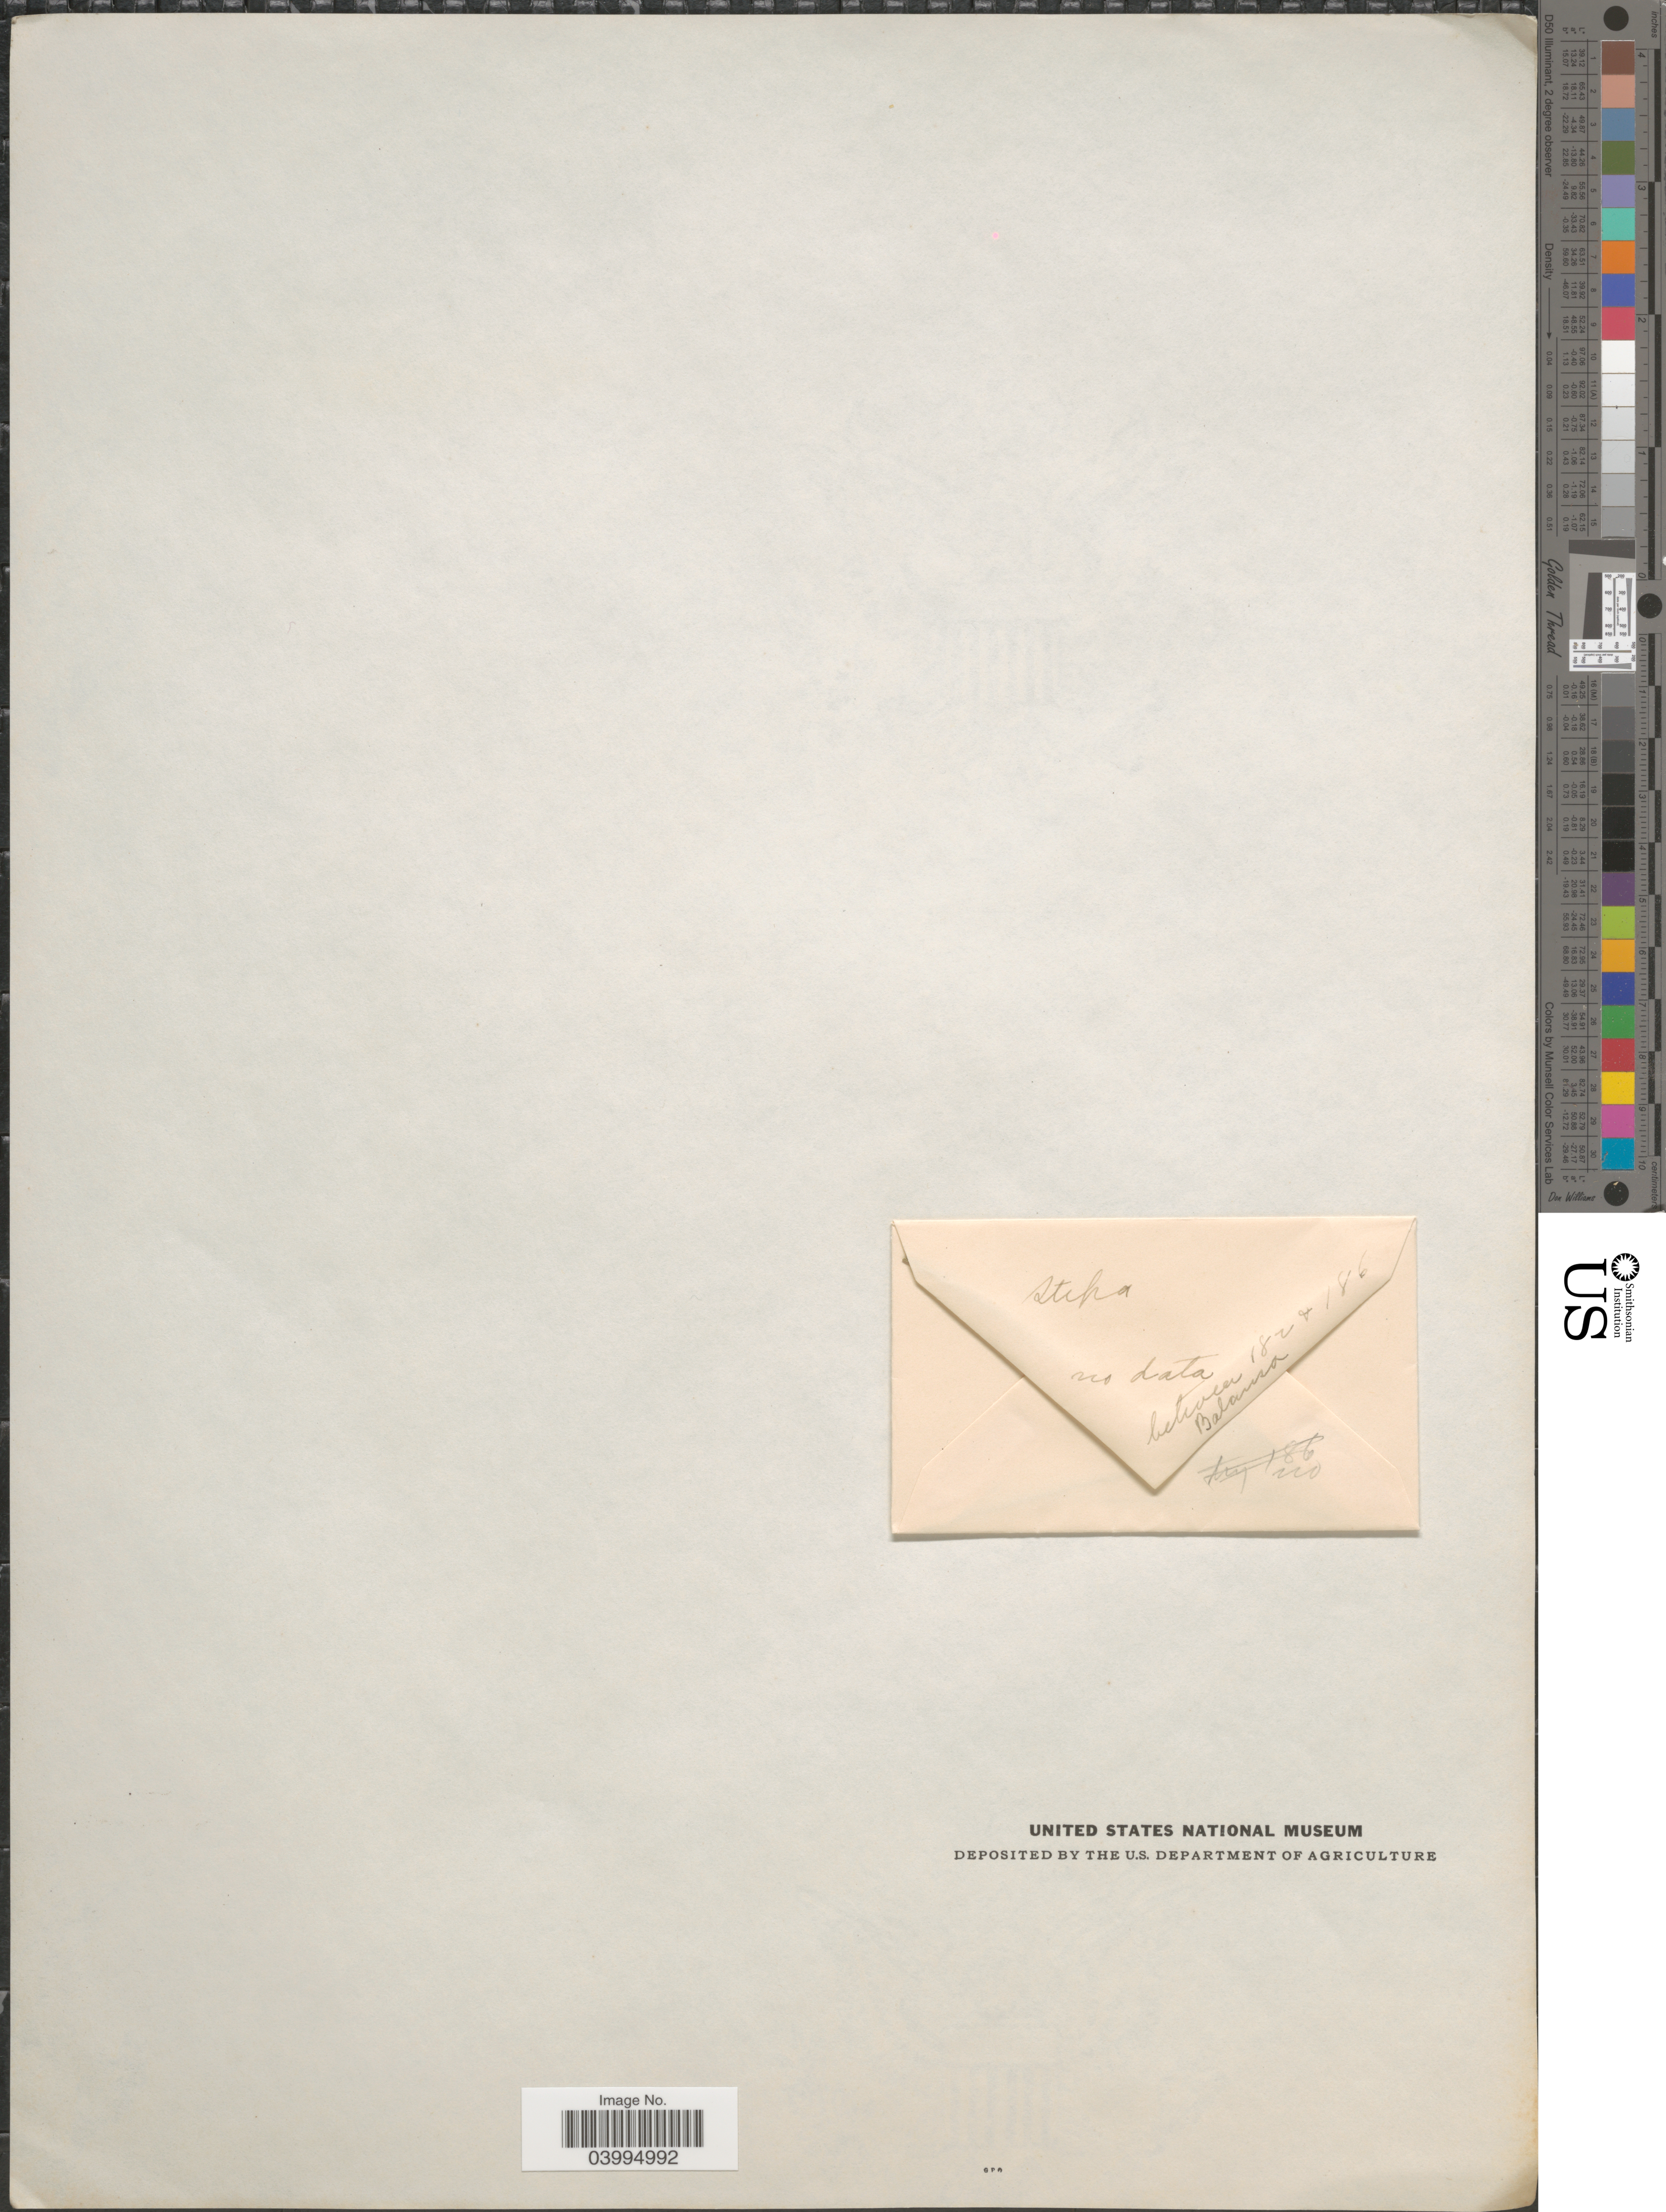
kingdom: Plantae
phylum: Tracheophyta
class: Liliopsida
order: Poales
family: Poaceae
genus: Stipa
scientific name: Stipa sp.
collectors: -. Balansa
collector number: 182/186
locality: "no data"